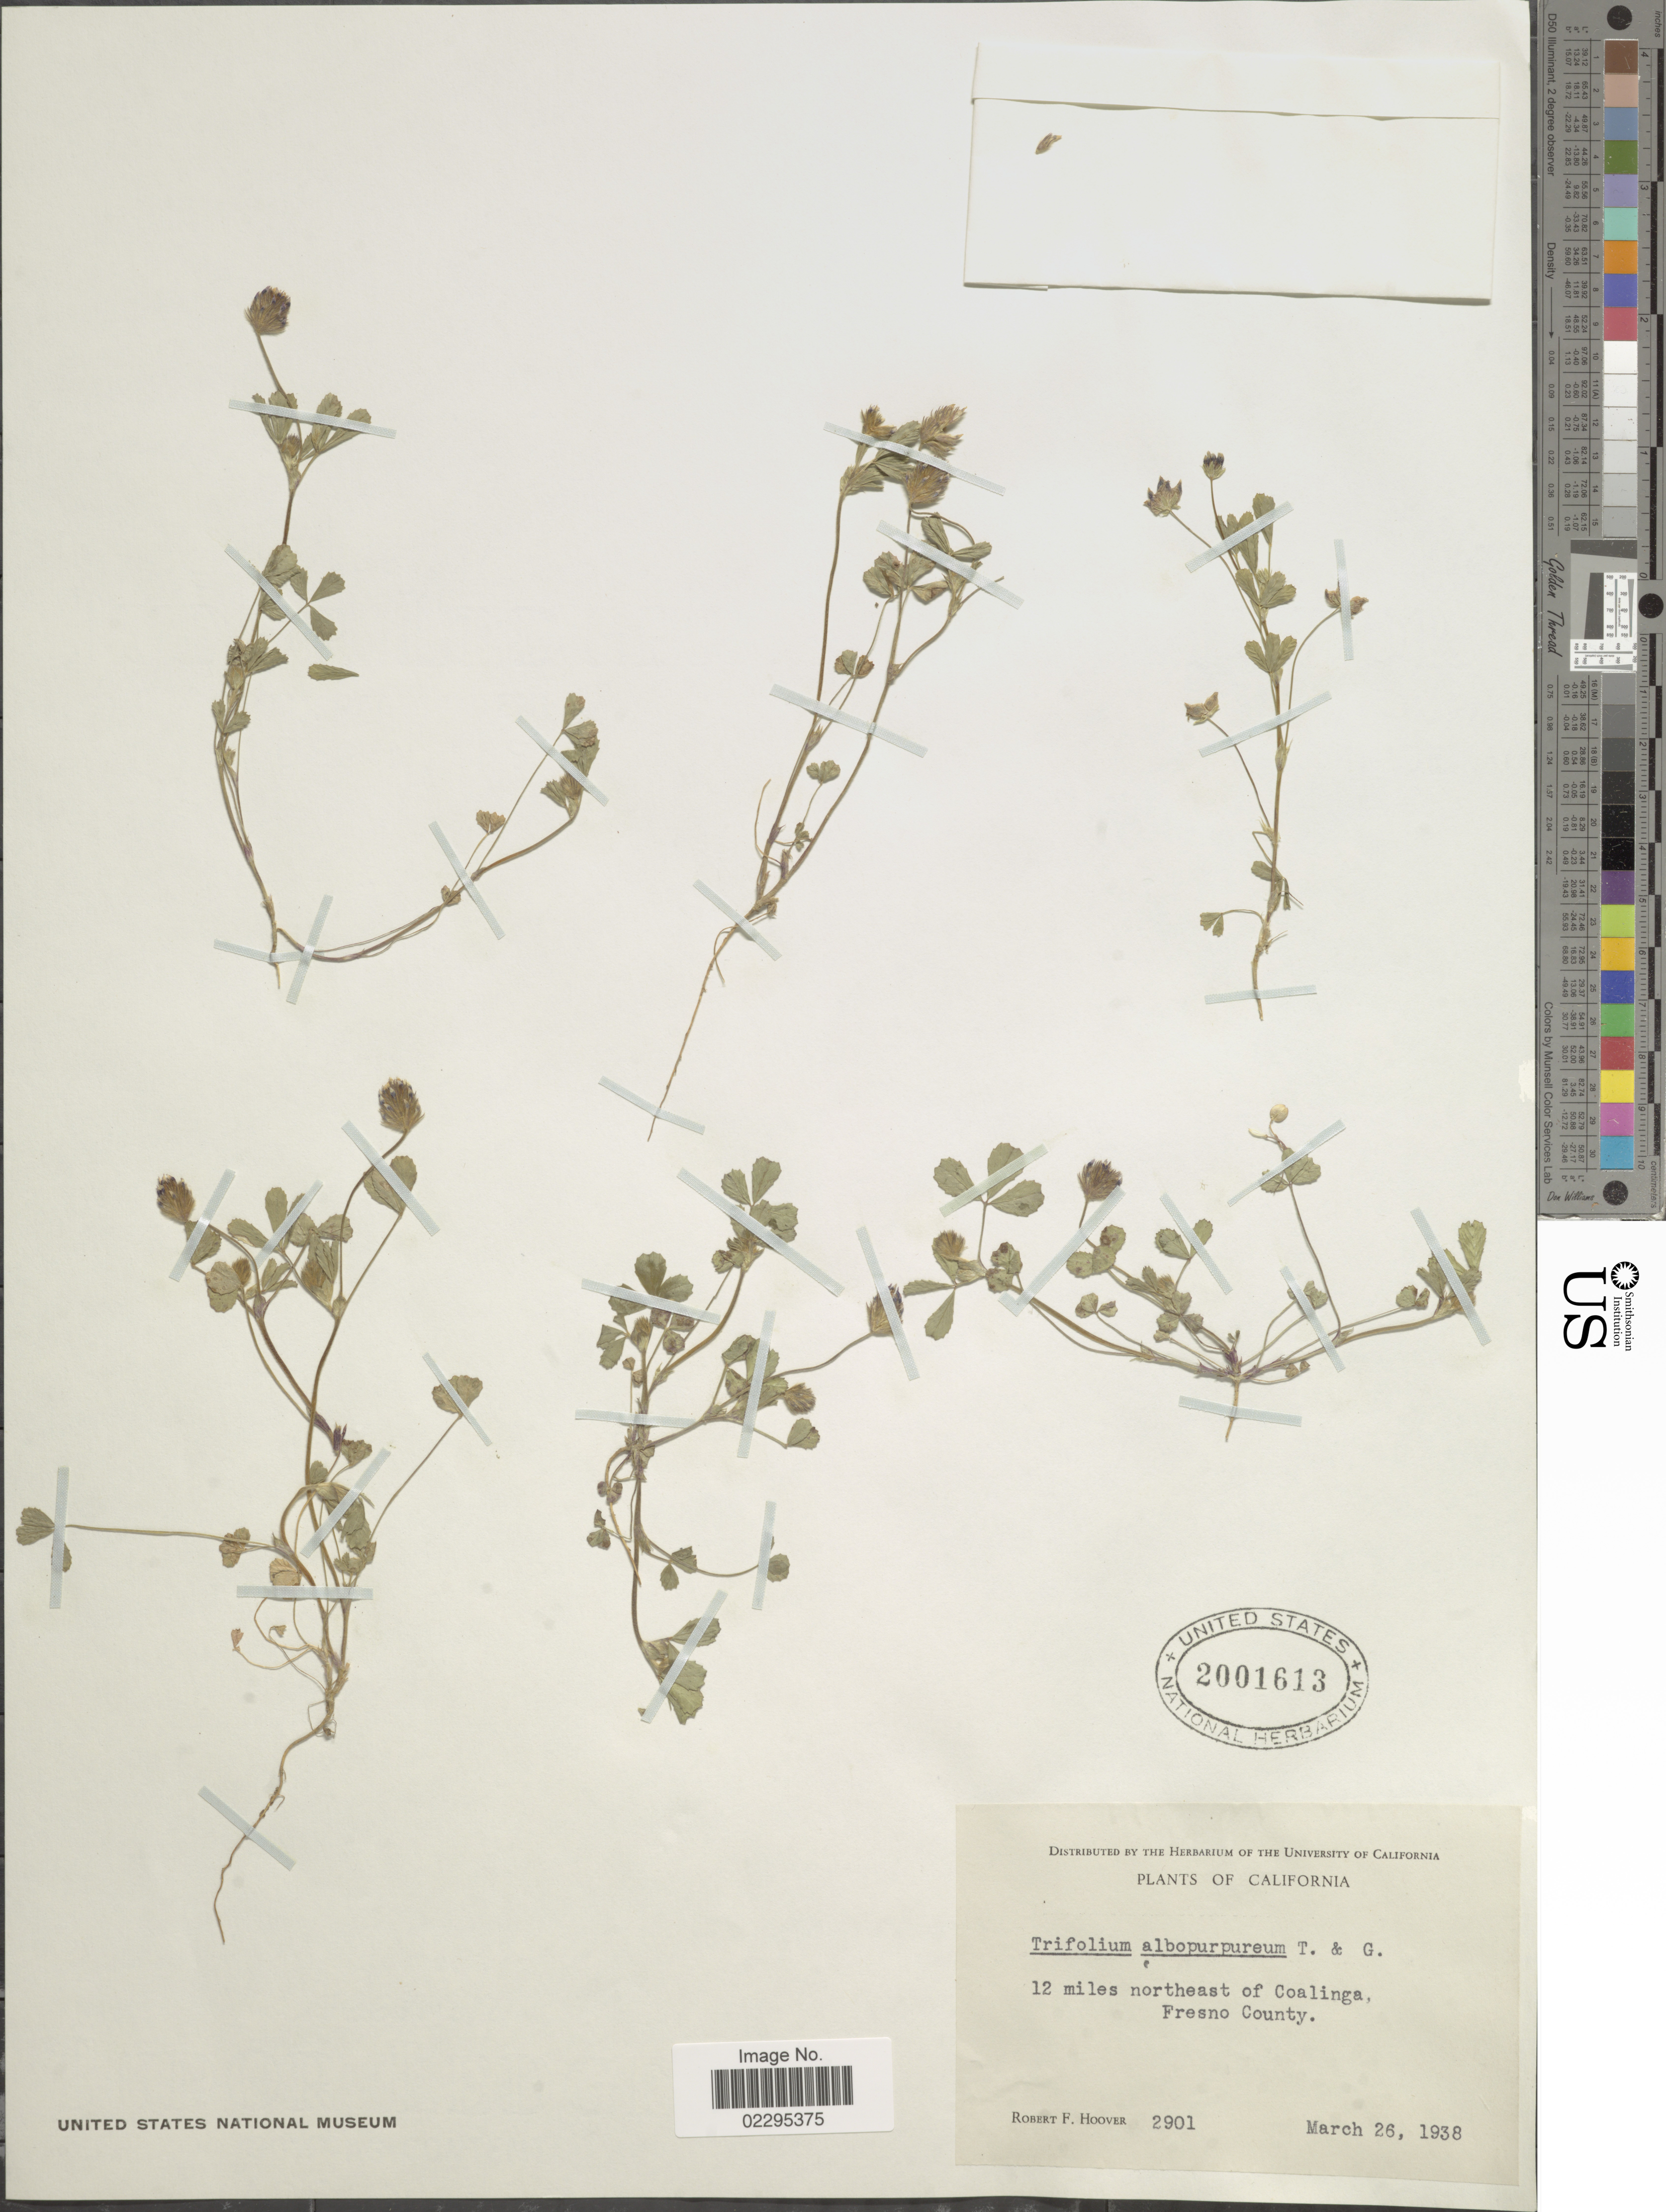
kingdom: Plantae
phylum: Tracheophyta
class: Magnoliopsida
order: Fabales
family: Fabaceae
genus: Trifolium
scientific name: Trifolium albopurpureum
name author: Torr. & A. Gray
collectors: R. F. Hoover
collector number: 2901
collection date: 1938-03-26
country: United States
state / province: California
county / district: Fresno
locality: California, 12 miles northeast of Coalinga, Fresno County.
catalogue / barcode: US 2001613